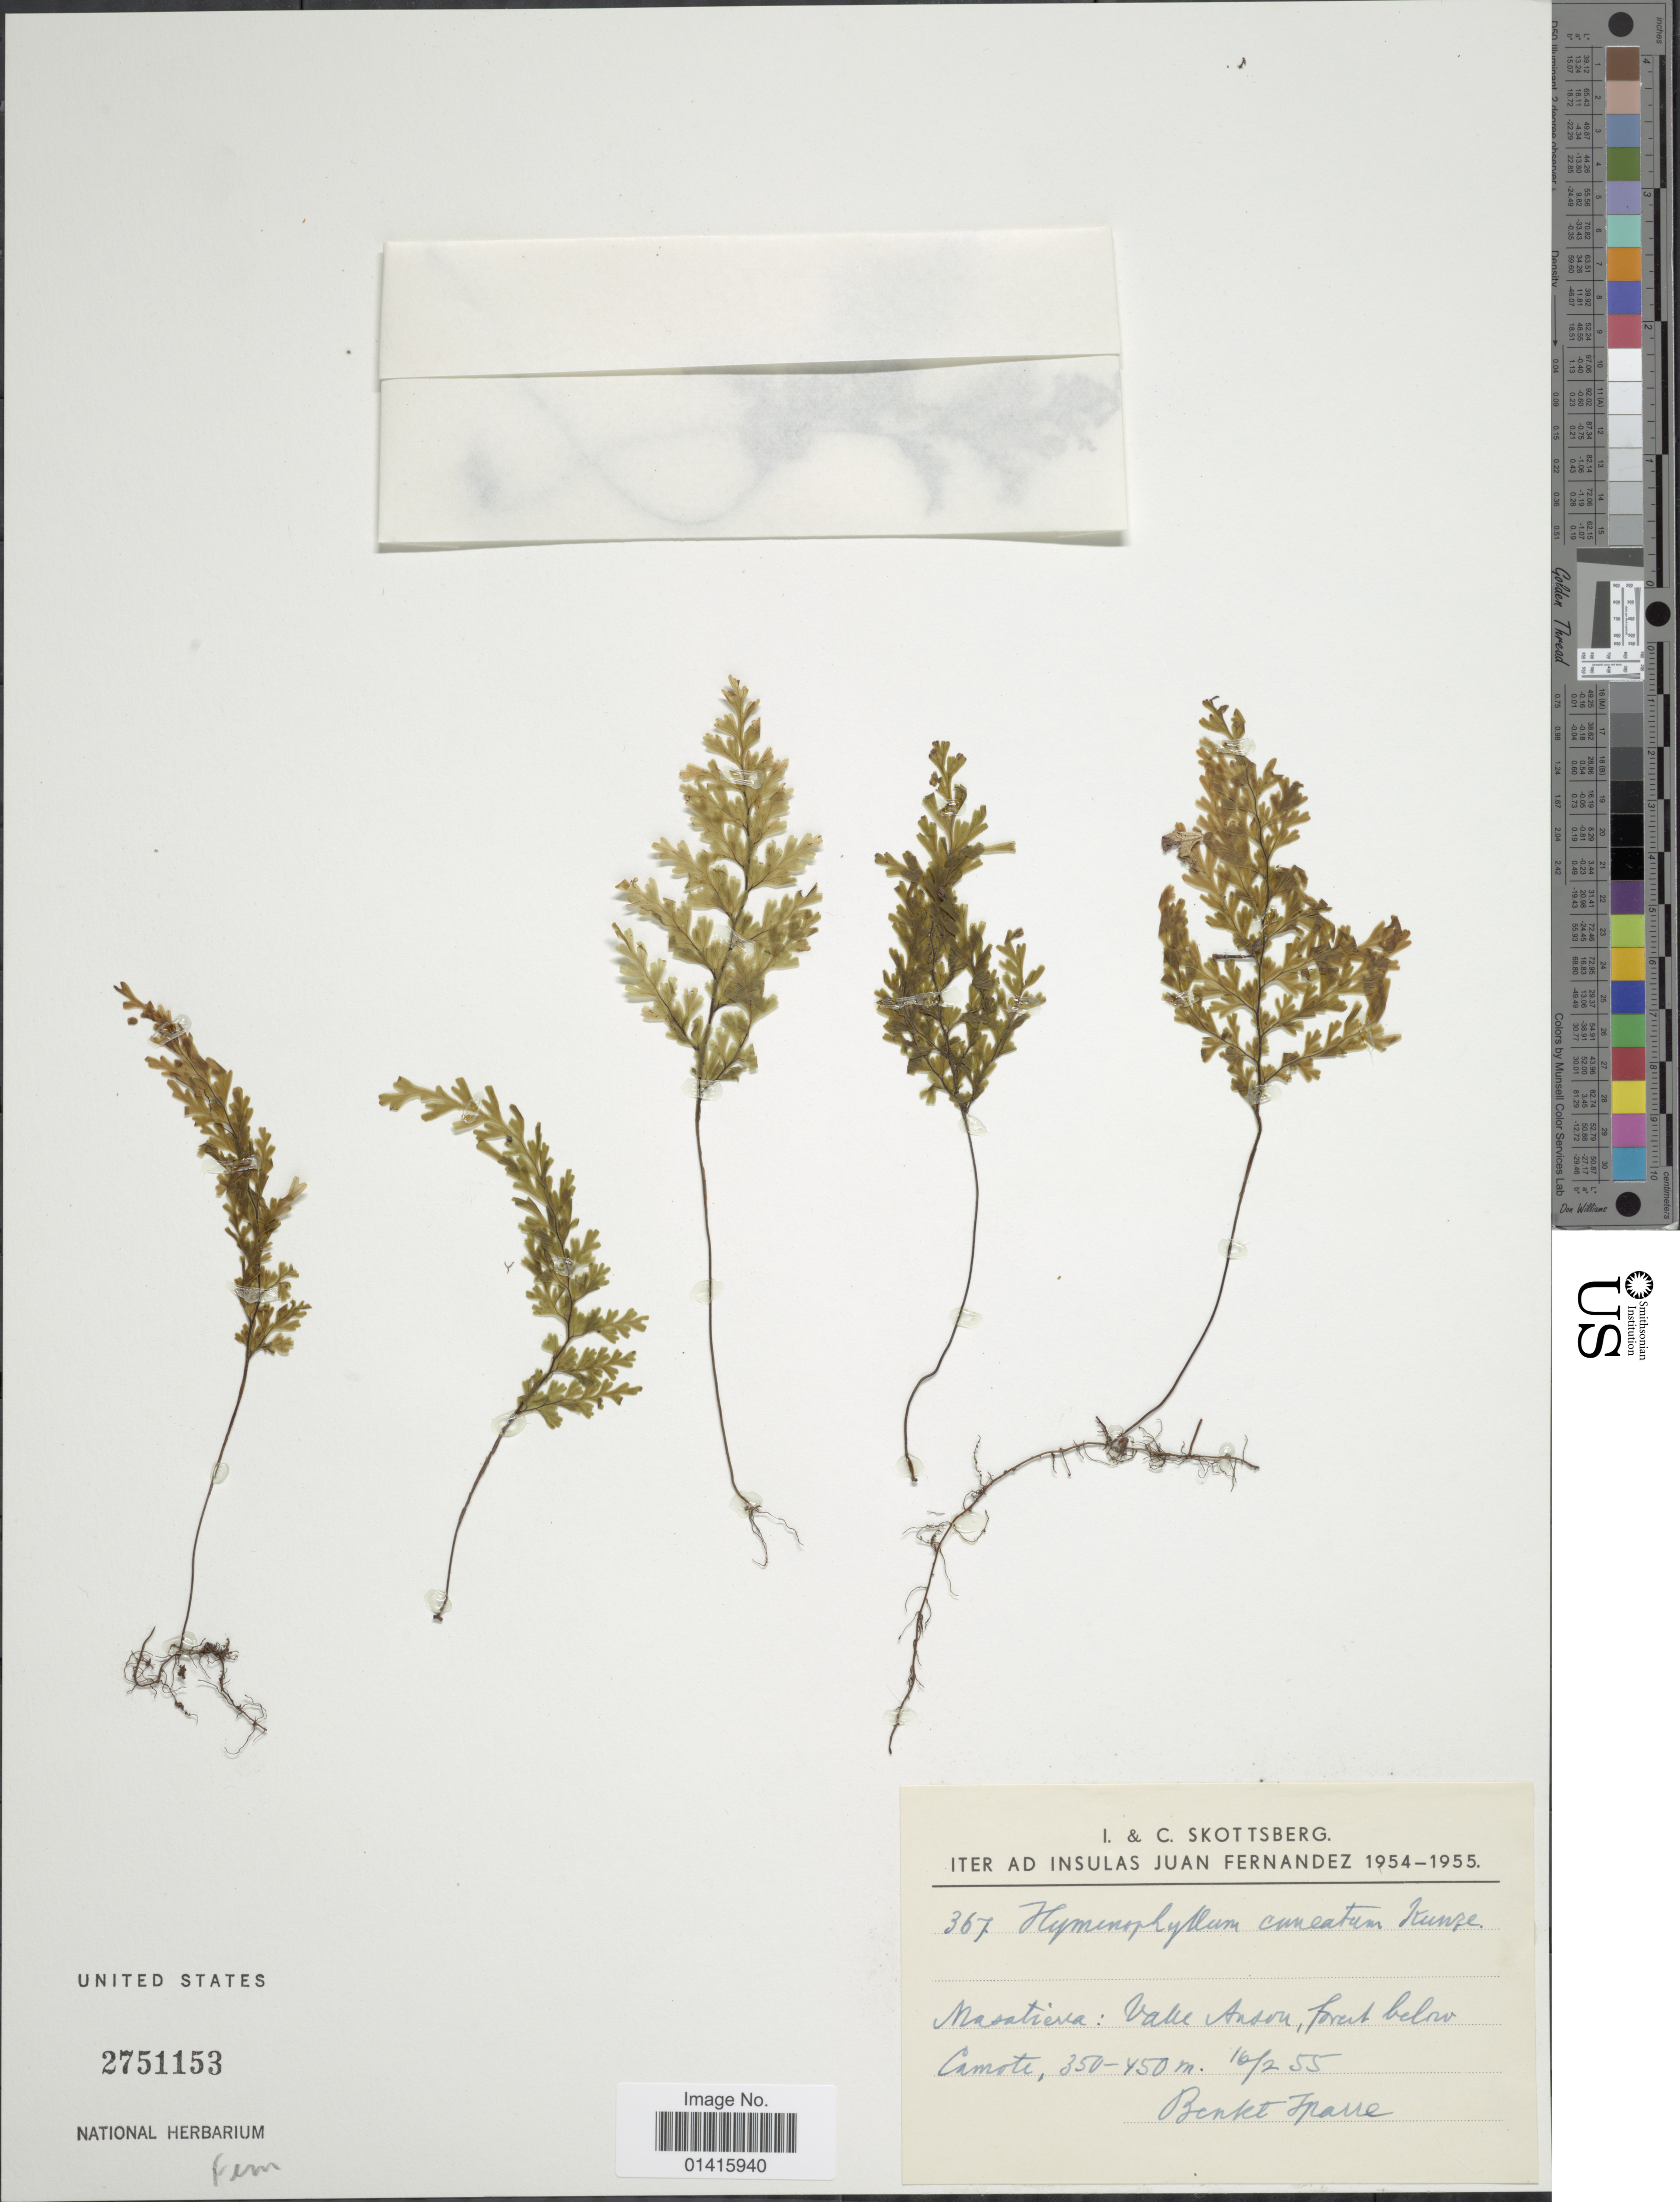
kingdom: Plantae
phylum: Tracheophyta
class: Polypodiopsida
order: Hymenophyllales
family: Hymenophyllaceae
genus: Hymenophyllum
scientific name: Hymenophyllum cuneatum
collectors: B. Sparre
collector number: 367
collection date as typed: Transcribed d/m/y: 16/2/55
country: Chile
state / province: Valparaíso (V)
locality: Iter ad insulas Juan Fernandez, Masatierra: Valle Anson, forest below Camote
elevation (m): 350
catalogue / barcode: US 2751153